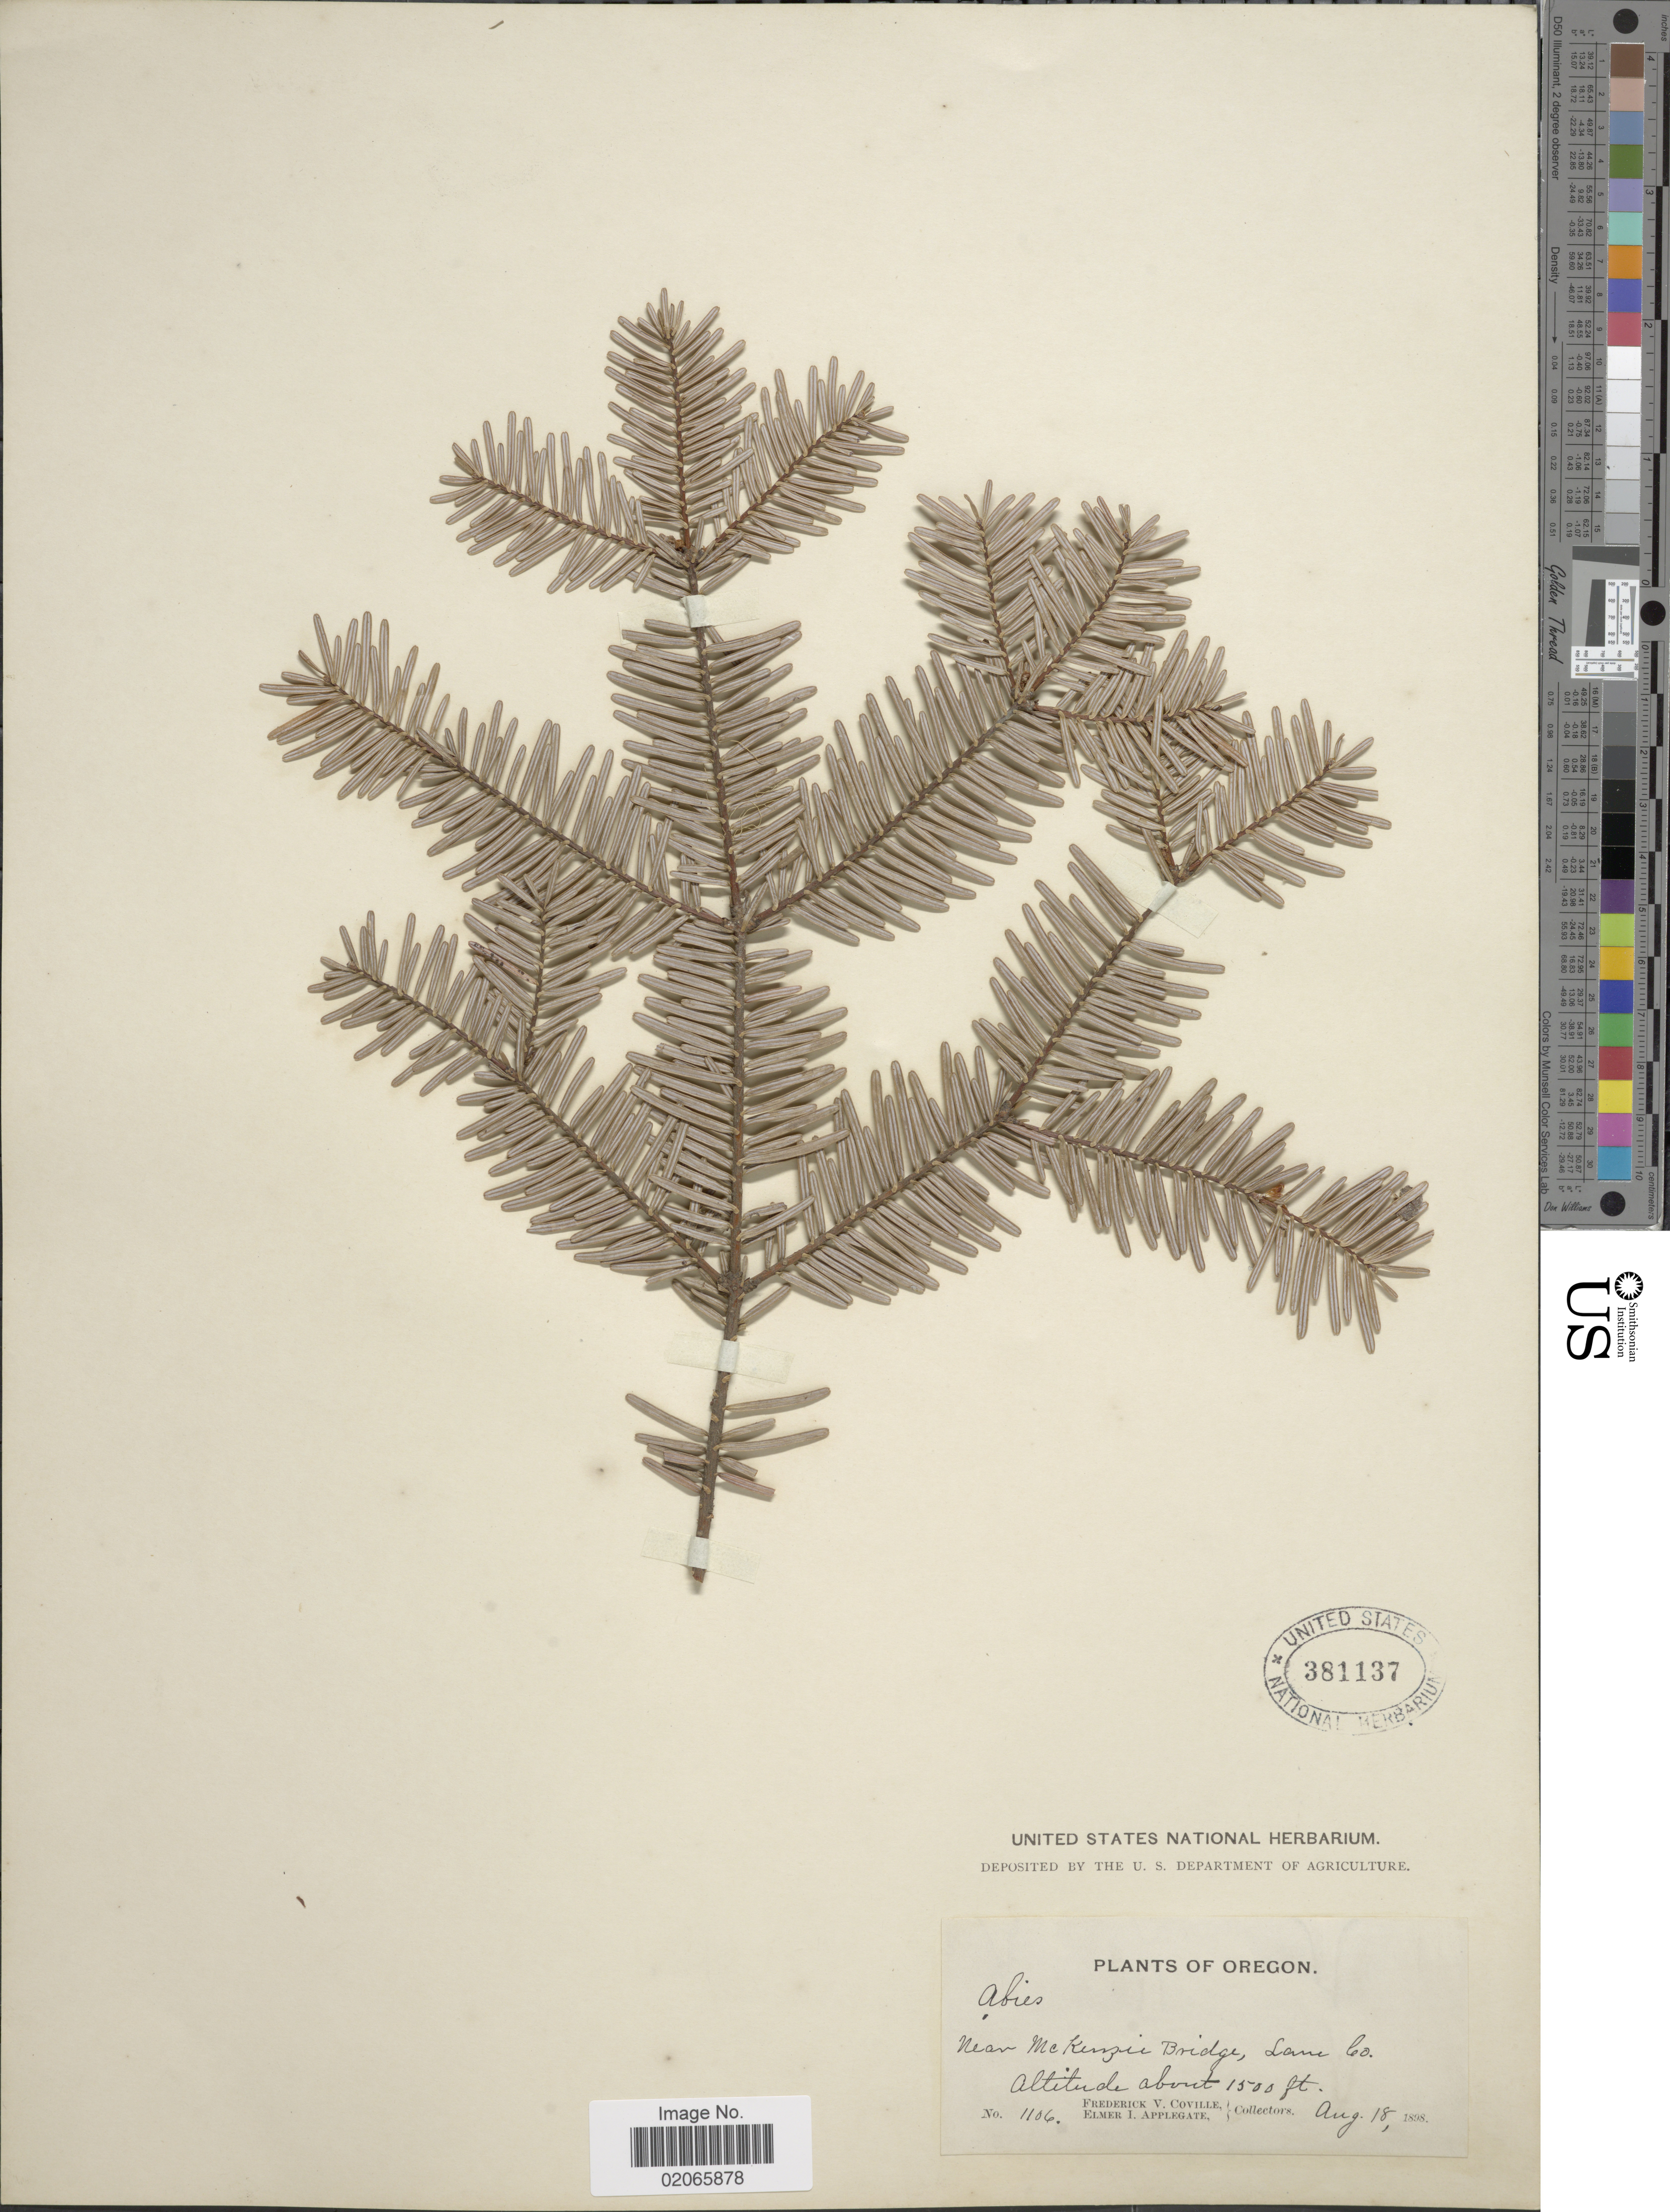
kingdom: Plantae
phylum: Tracheophyta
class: Pinopsida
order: Pinales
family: Pinaceae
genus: Abies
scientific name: Abies sp.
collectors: F. V. Coville & E. I. Applegate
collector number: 1106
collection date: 1898-08-18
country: United States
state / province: Oregon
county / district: Lane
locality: Near McKenzie Bridge, Lane Co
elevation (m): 457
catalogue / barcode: US 381137